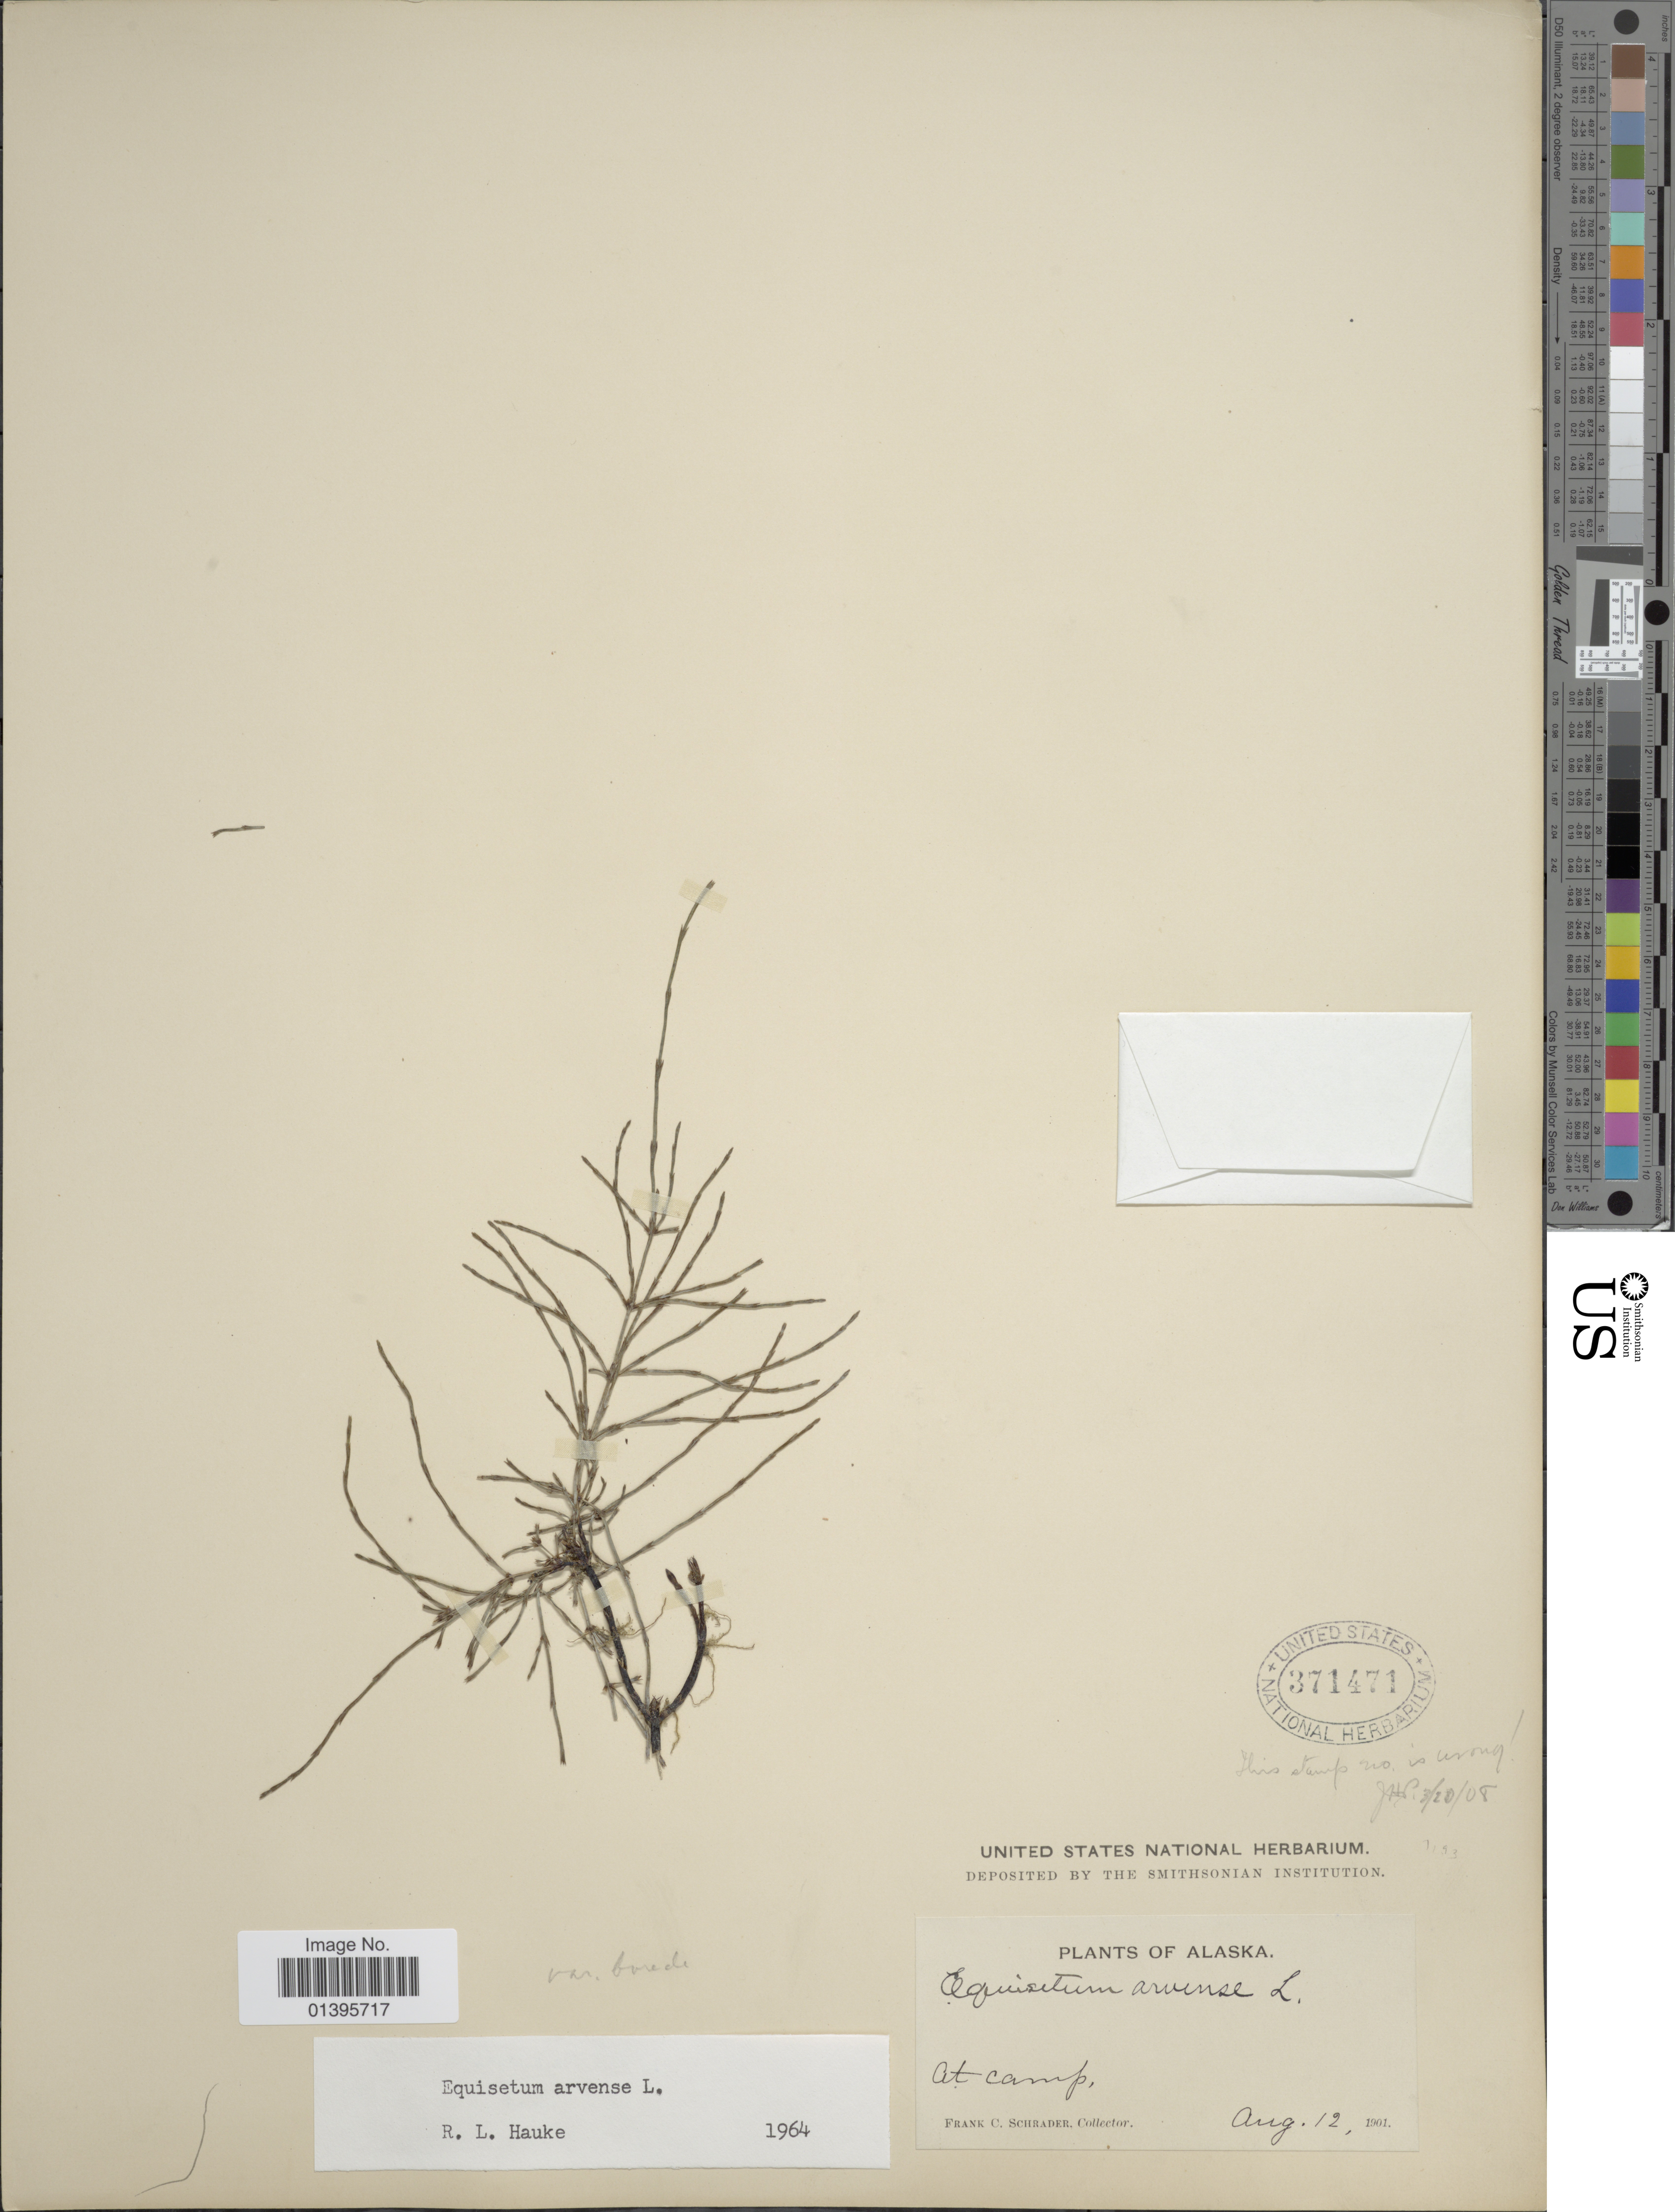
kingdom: Plantae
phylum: Tracheophyta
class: Polypodiopsida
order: Equisetales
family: Equisetaceae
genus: Equisetum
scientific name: Equisetum arvense var. boreale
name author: (Bong.) Rupr.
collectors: F. C. Schrader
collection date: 1901-08-12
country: United States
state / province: Alaska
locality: At camp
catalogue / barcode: US 371471